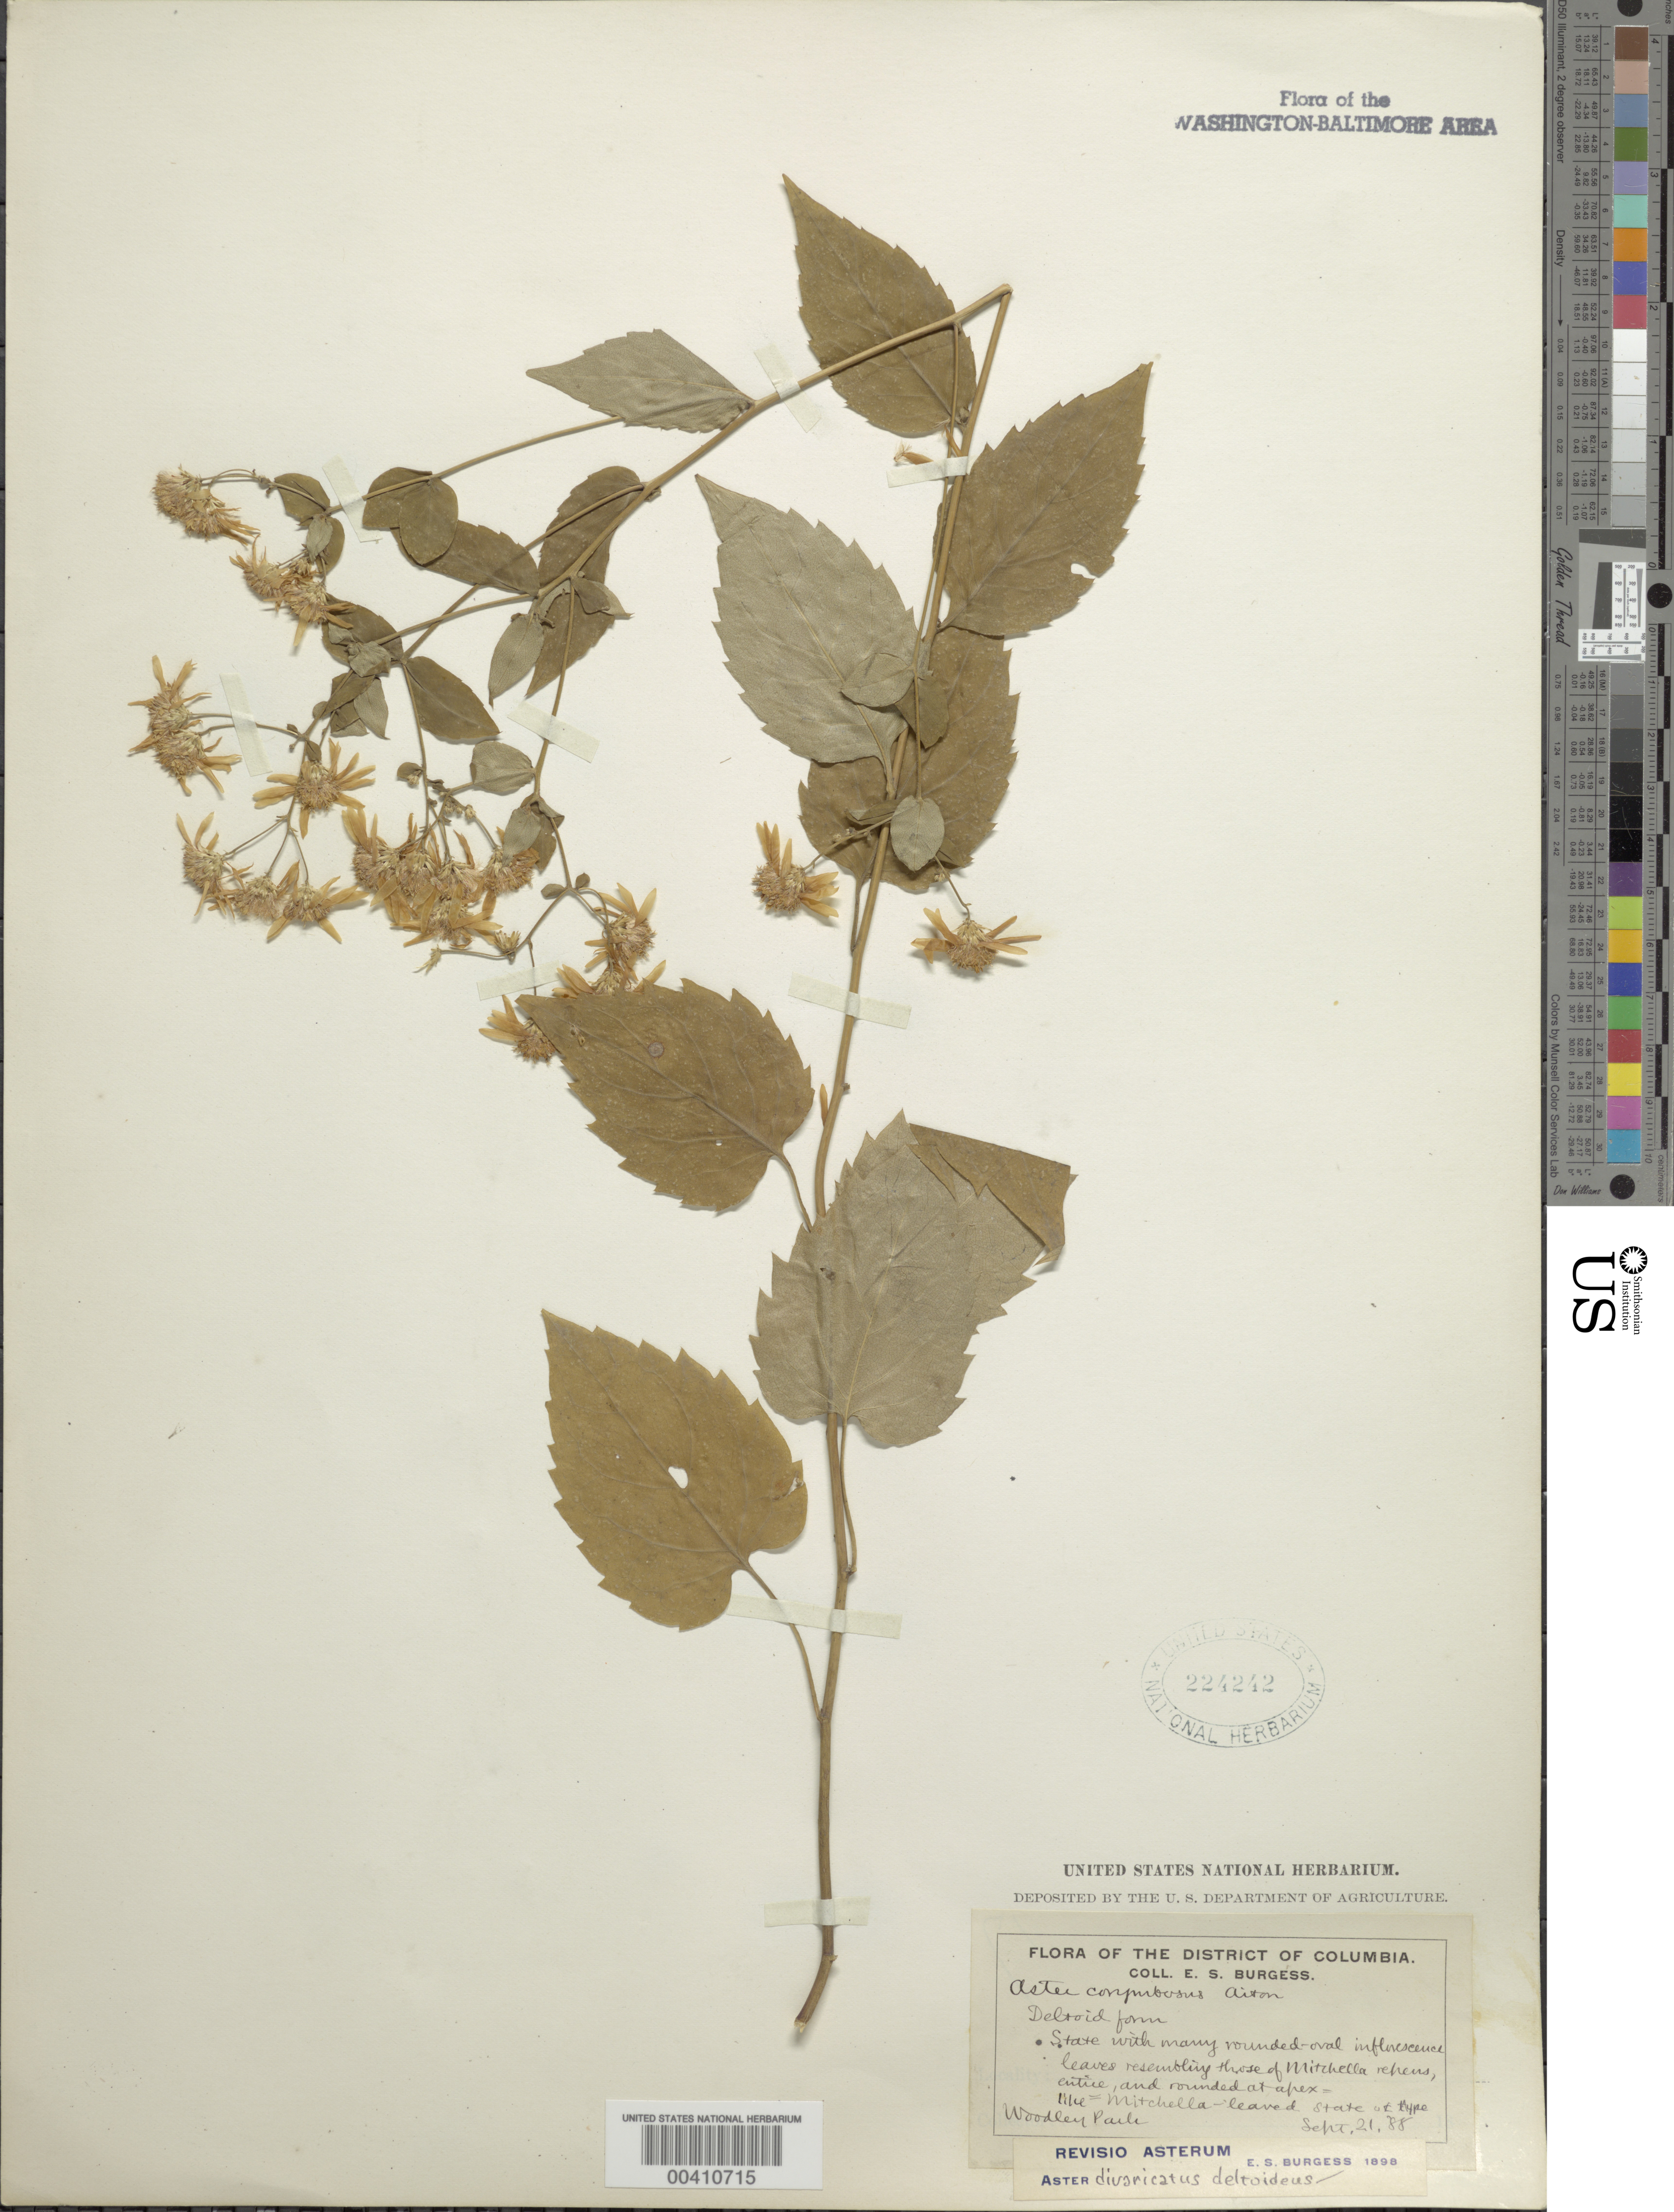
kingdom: Plantae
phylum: Tracheophyta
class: Magnoliopsida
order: Asterales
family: Asteraceae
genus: Eurybia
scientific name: Eurybia divaricata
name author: (L.) G.L. Nesom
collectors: E. Burgess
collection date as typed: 21 Sep 1888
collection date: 1888-09-21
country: United States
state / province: District of Columbia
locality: Woodley Park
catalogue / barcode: US 224242